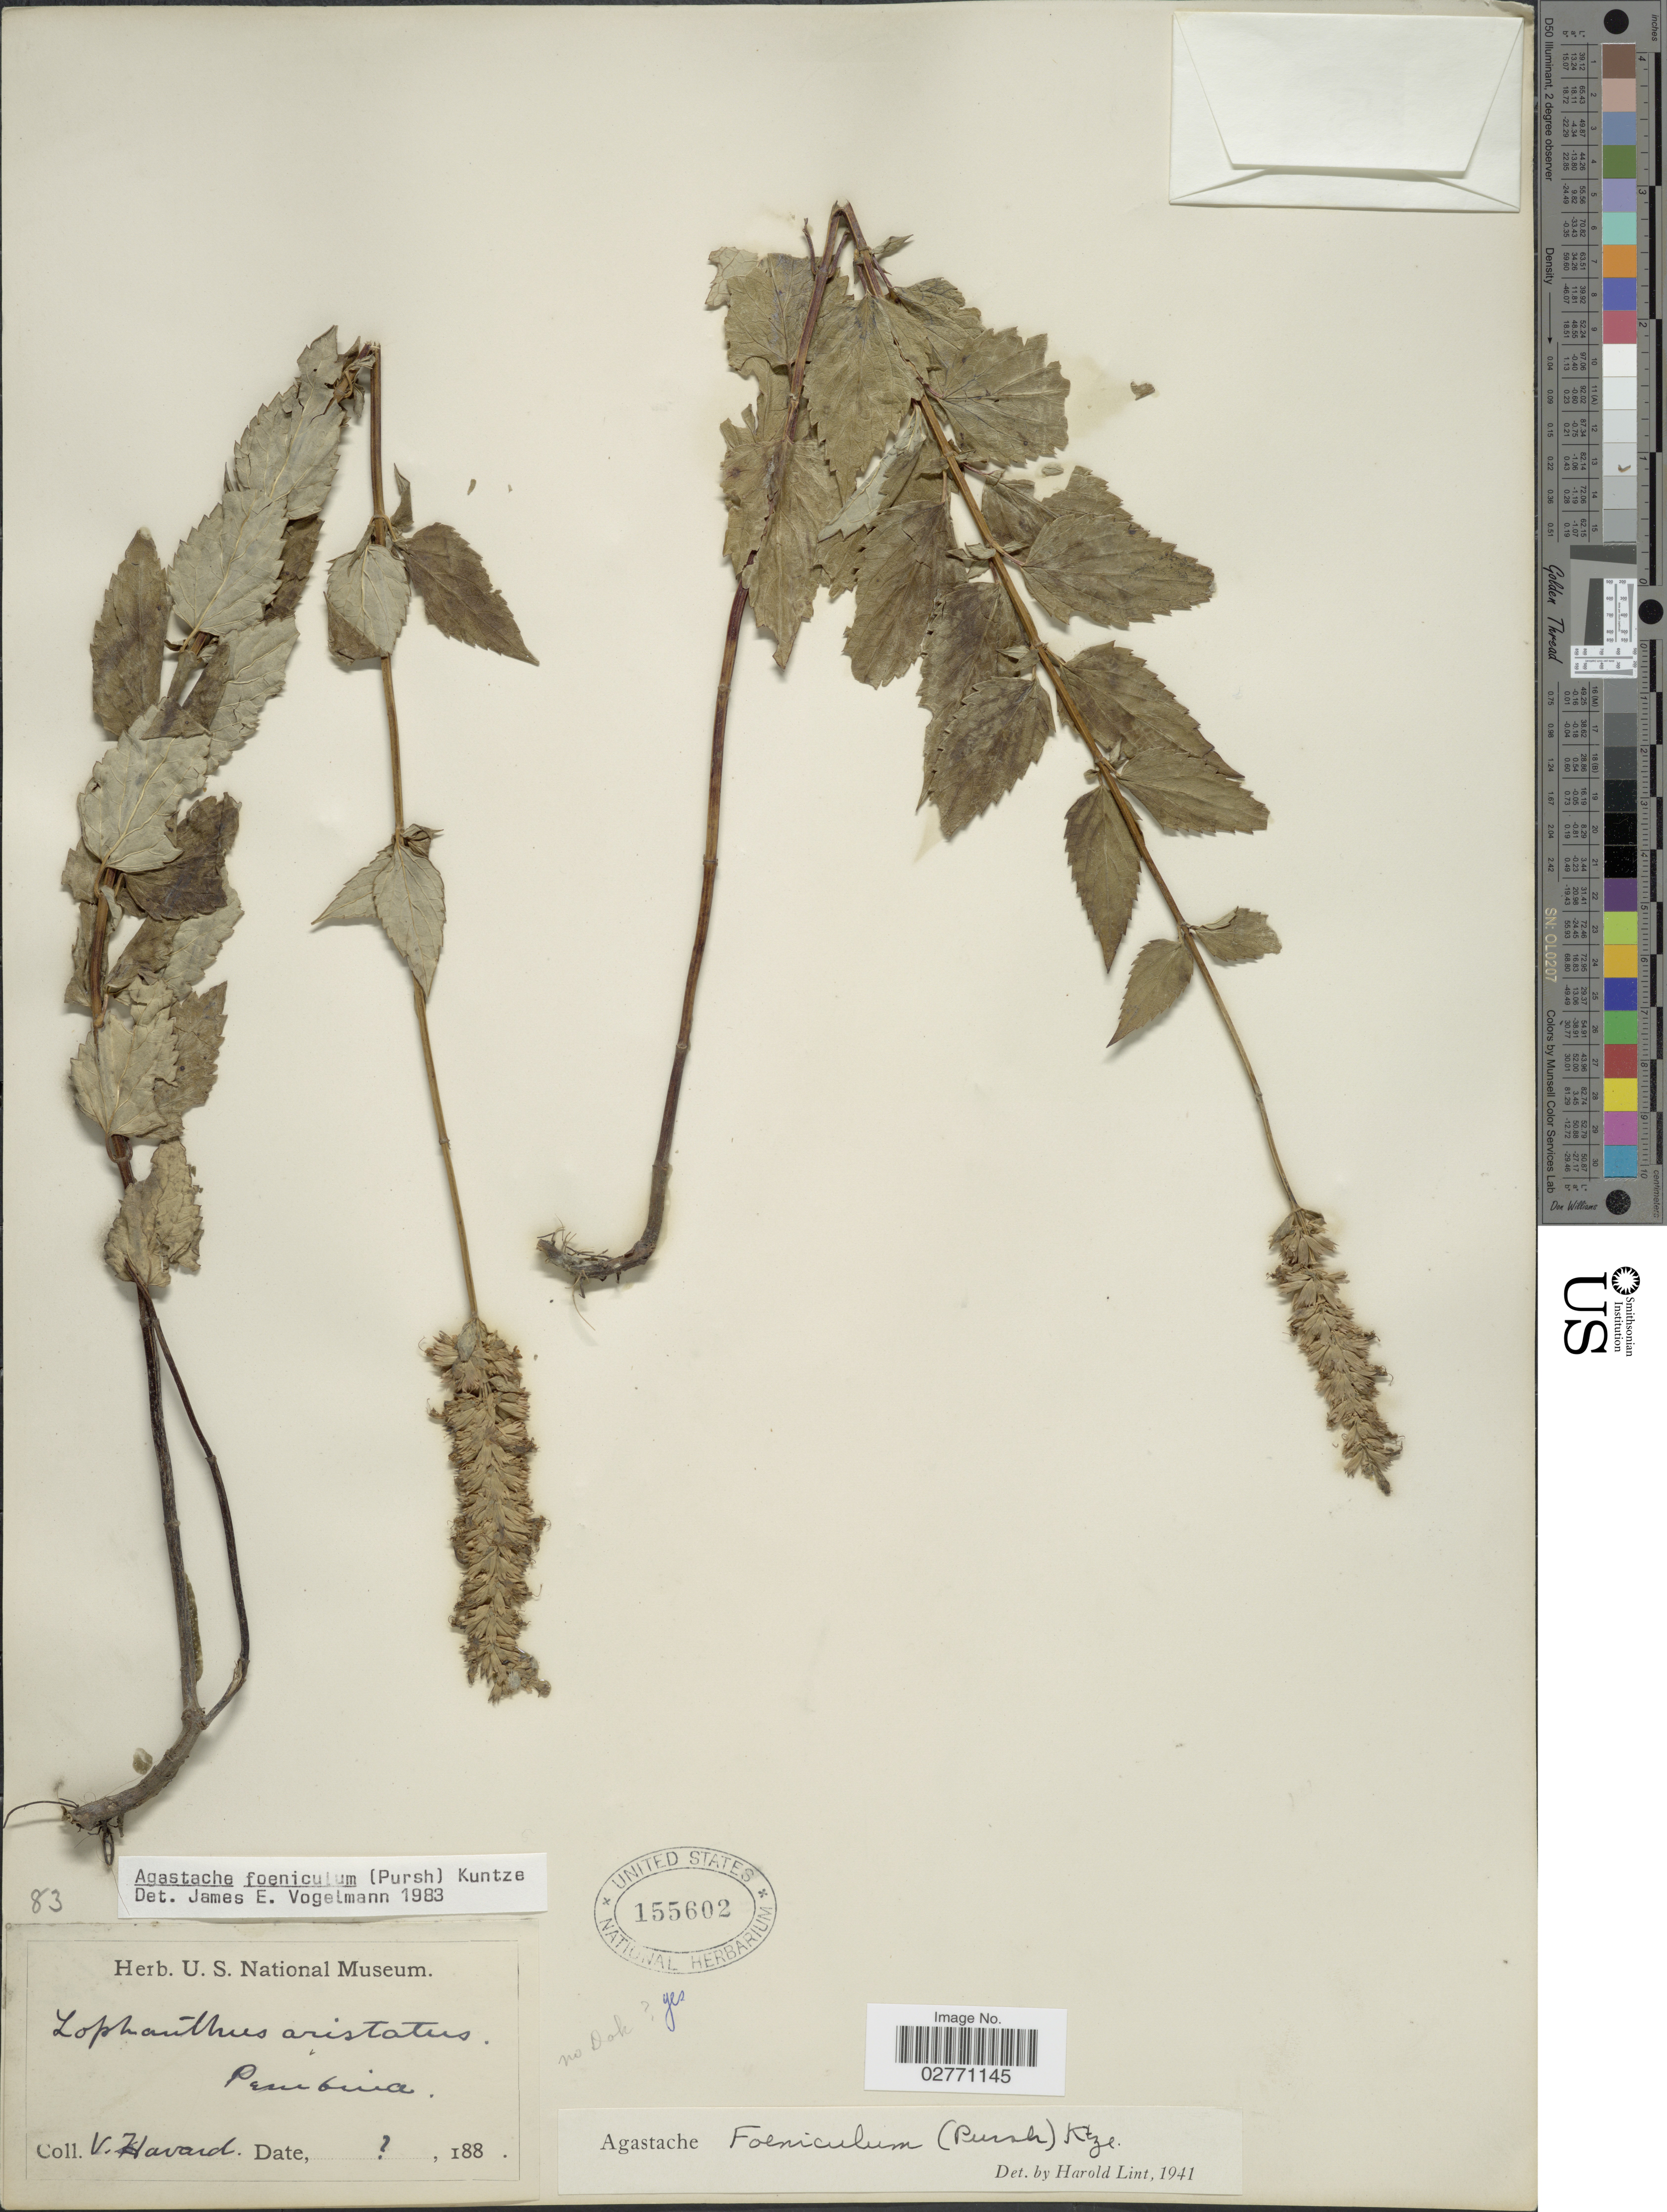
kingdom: Plantae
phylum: Tracheophyta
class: Magnoliopsida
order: Lamiales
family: Lamiaceae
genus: Agastache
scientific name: Agastache foeniculum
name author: (Pursh) Kuntze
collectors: V. Havard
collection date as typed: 188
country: United States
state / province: North Dakota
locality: Pembina.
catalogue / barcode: US 155602